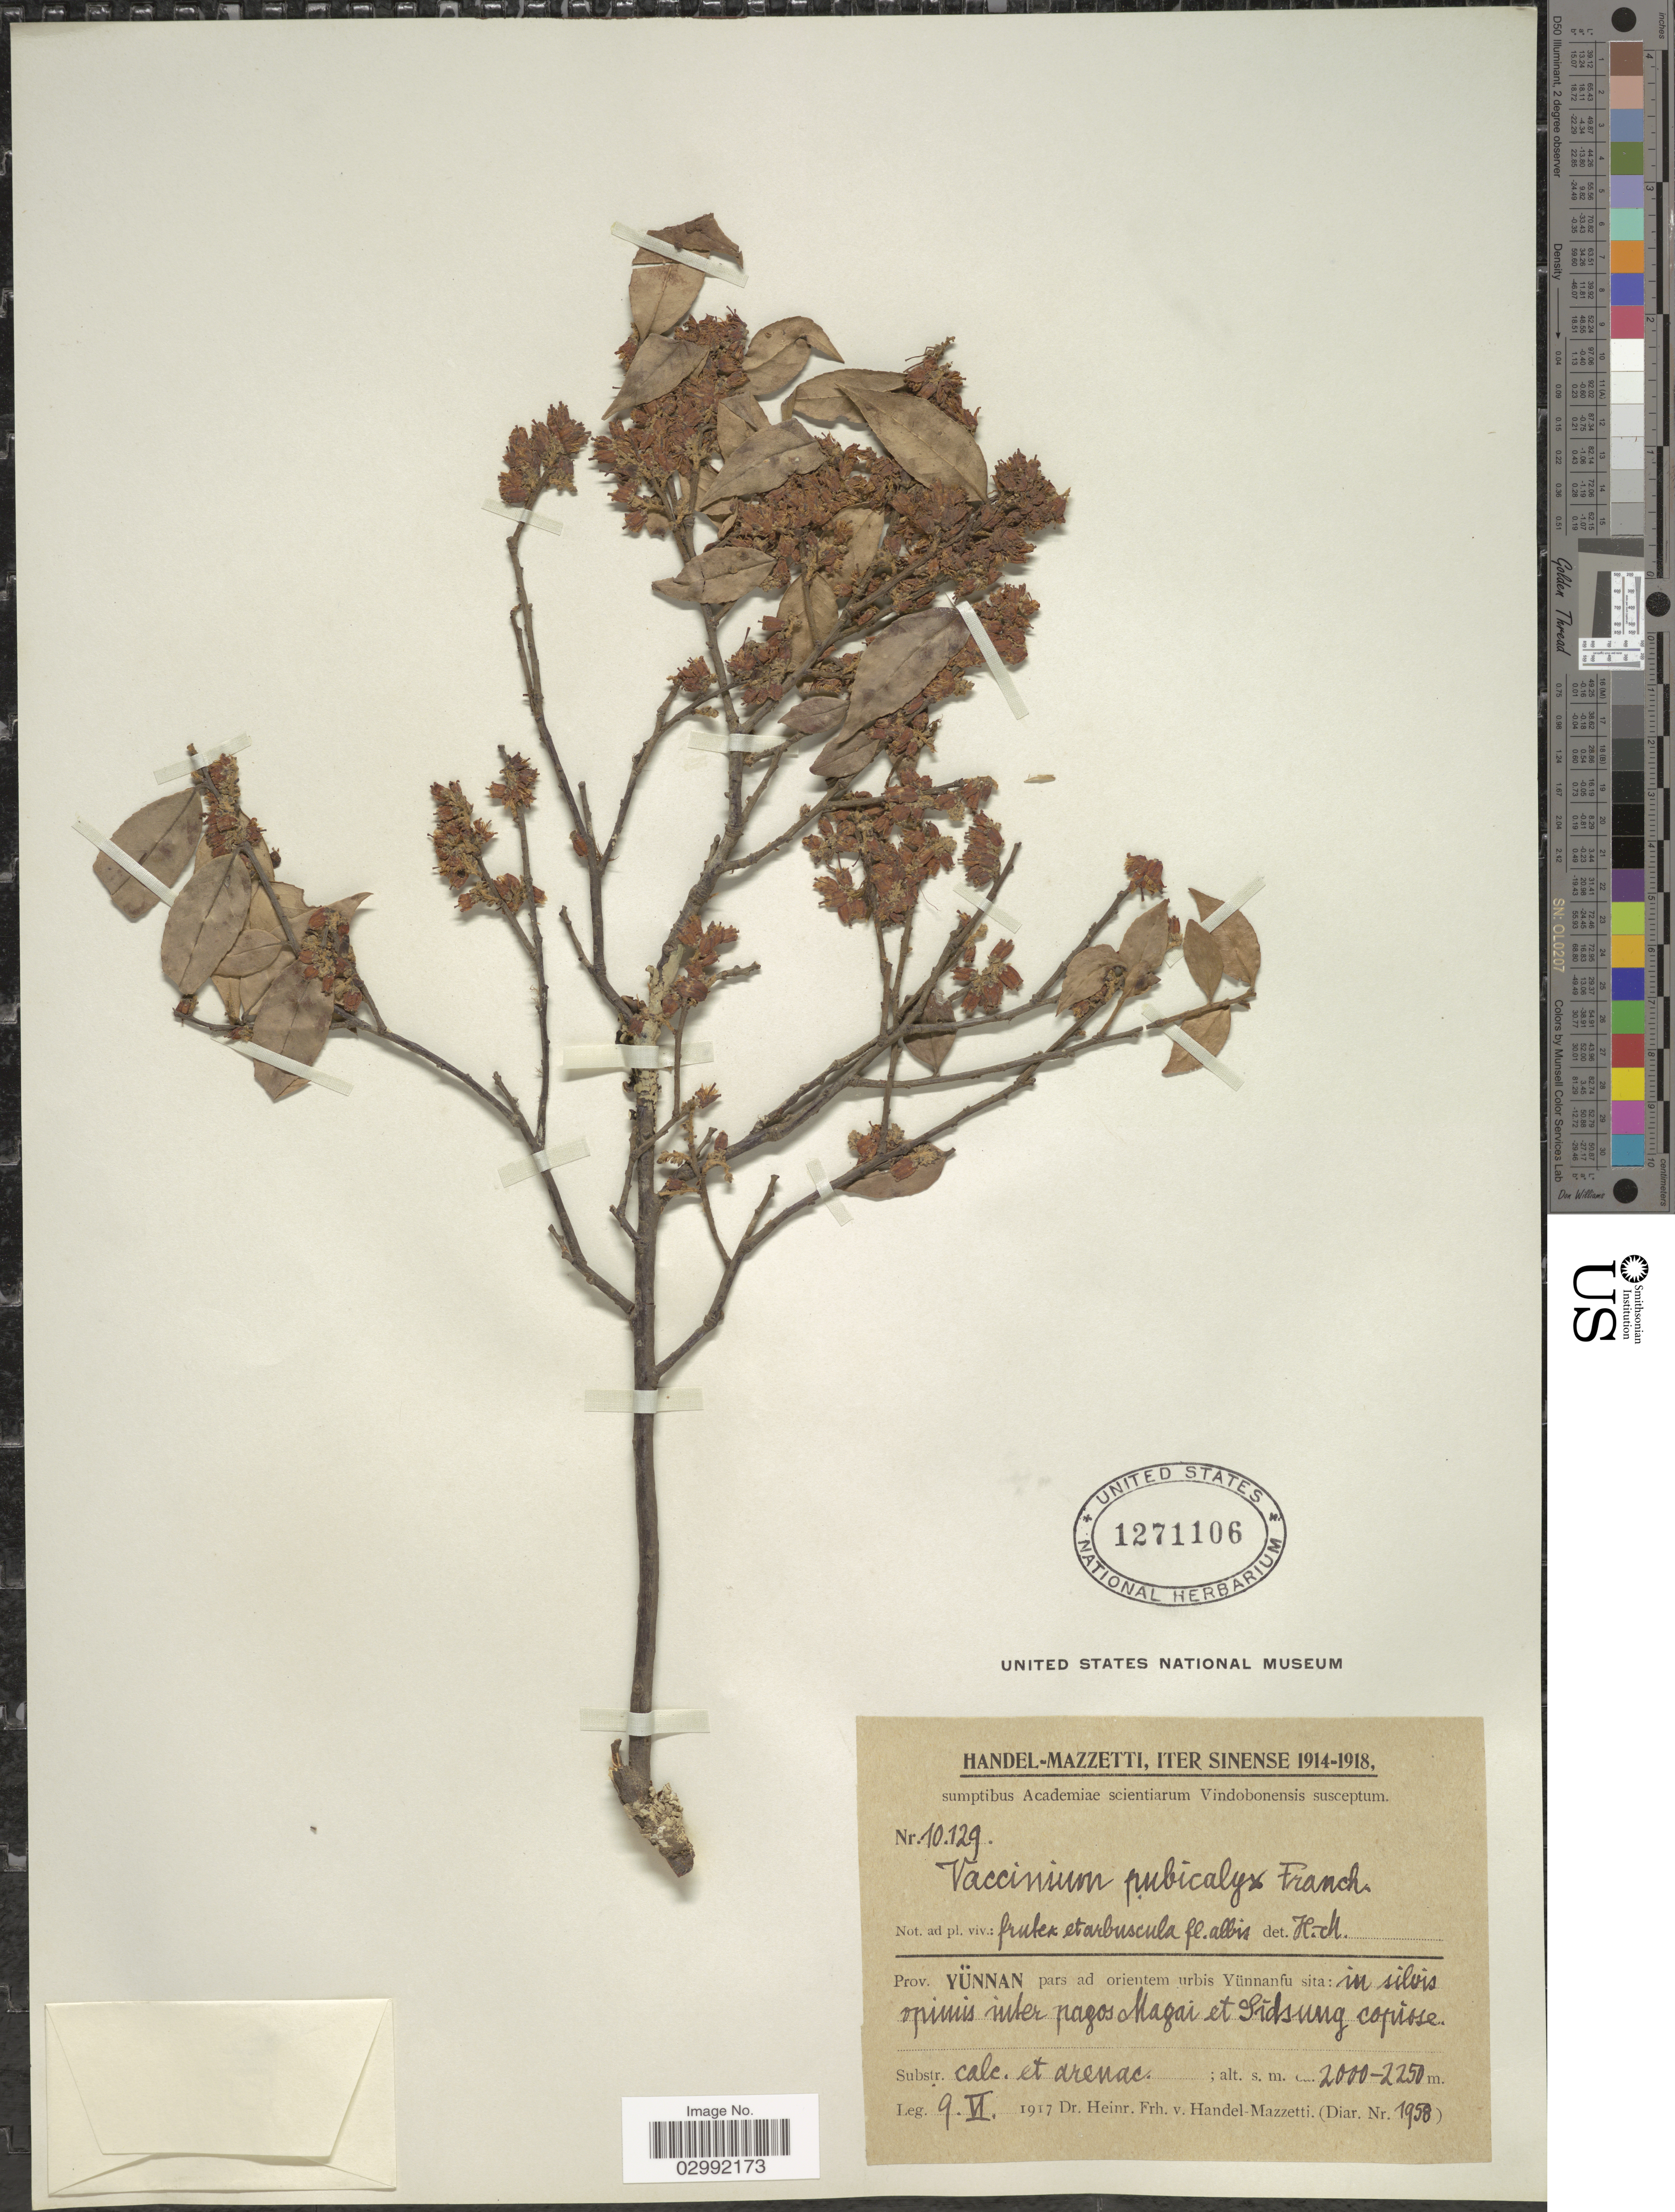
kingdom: Plantae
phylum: Tracheophyta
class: Magnoliopsida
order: Ericales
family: Ericaceae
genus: Vaccinium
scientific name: Vaccinium pubicalyx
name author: Franch.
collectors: H. Handel-Mazzetti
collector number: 10129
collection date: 1917-06-09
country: China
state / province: Yunnan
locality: Prov. Yünnan pars ad orientem urbis Yünnanfu sita: in silvis opimis inter pagos Mazai et Sidsung copisse.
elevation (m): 2000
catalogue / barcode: US 1271106